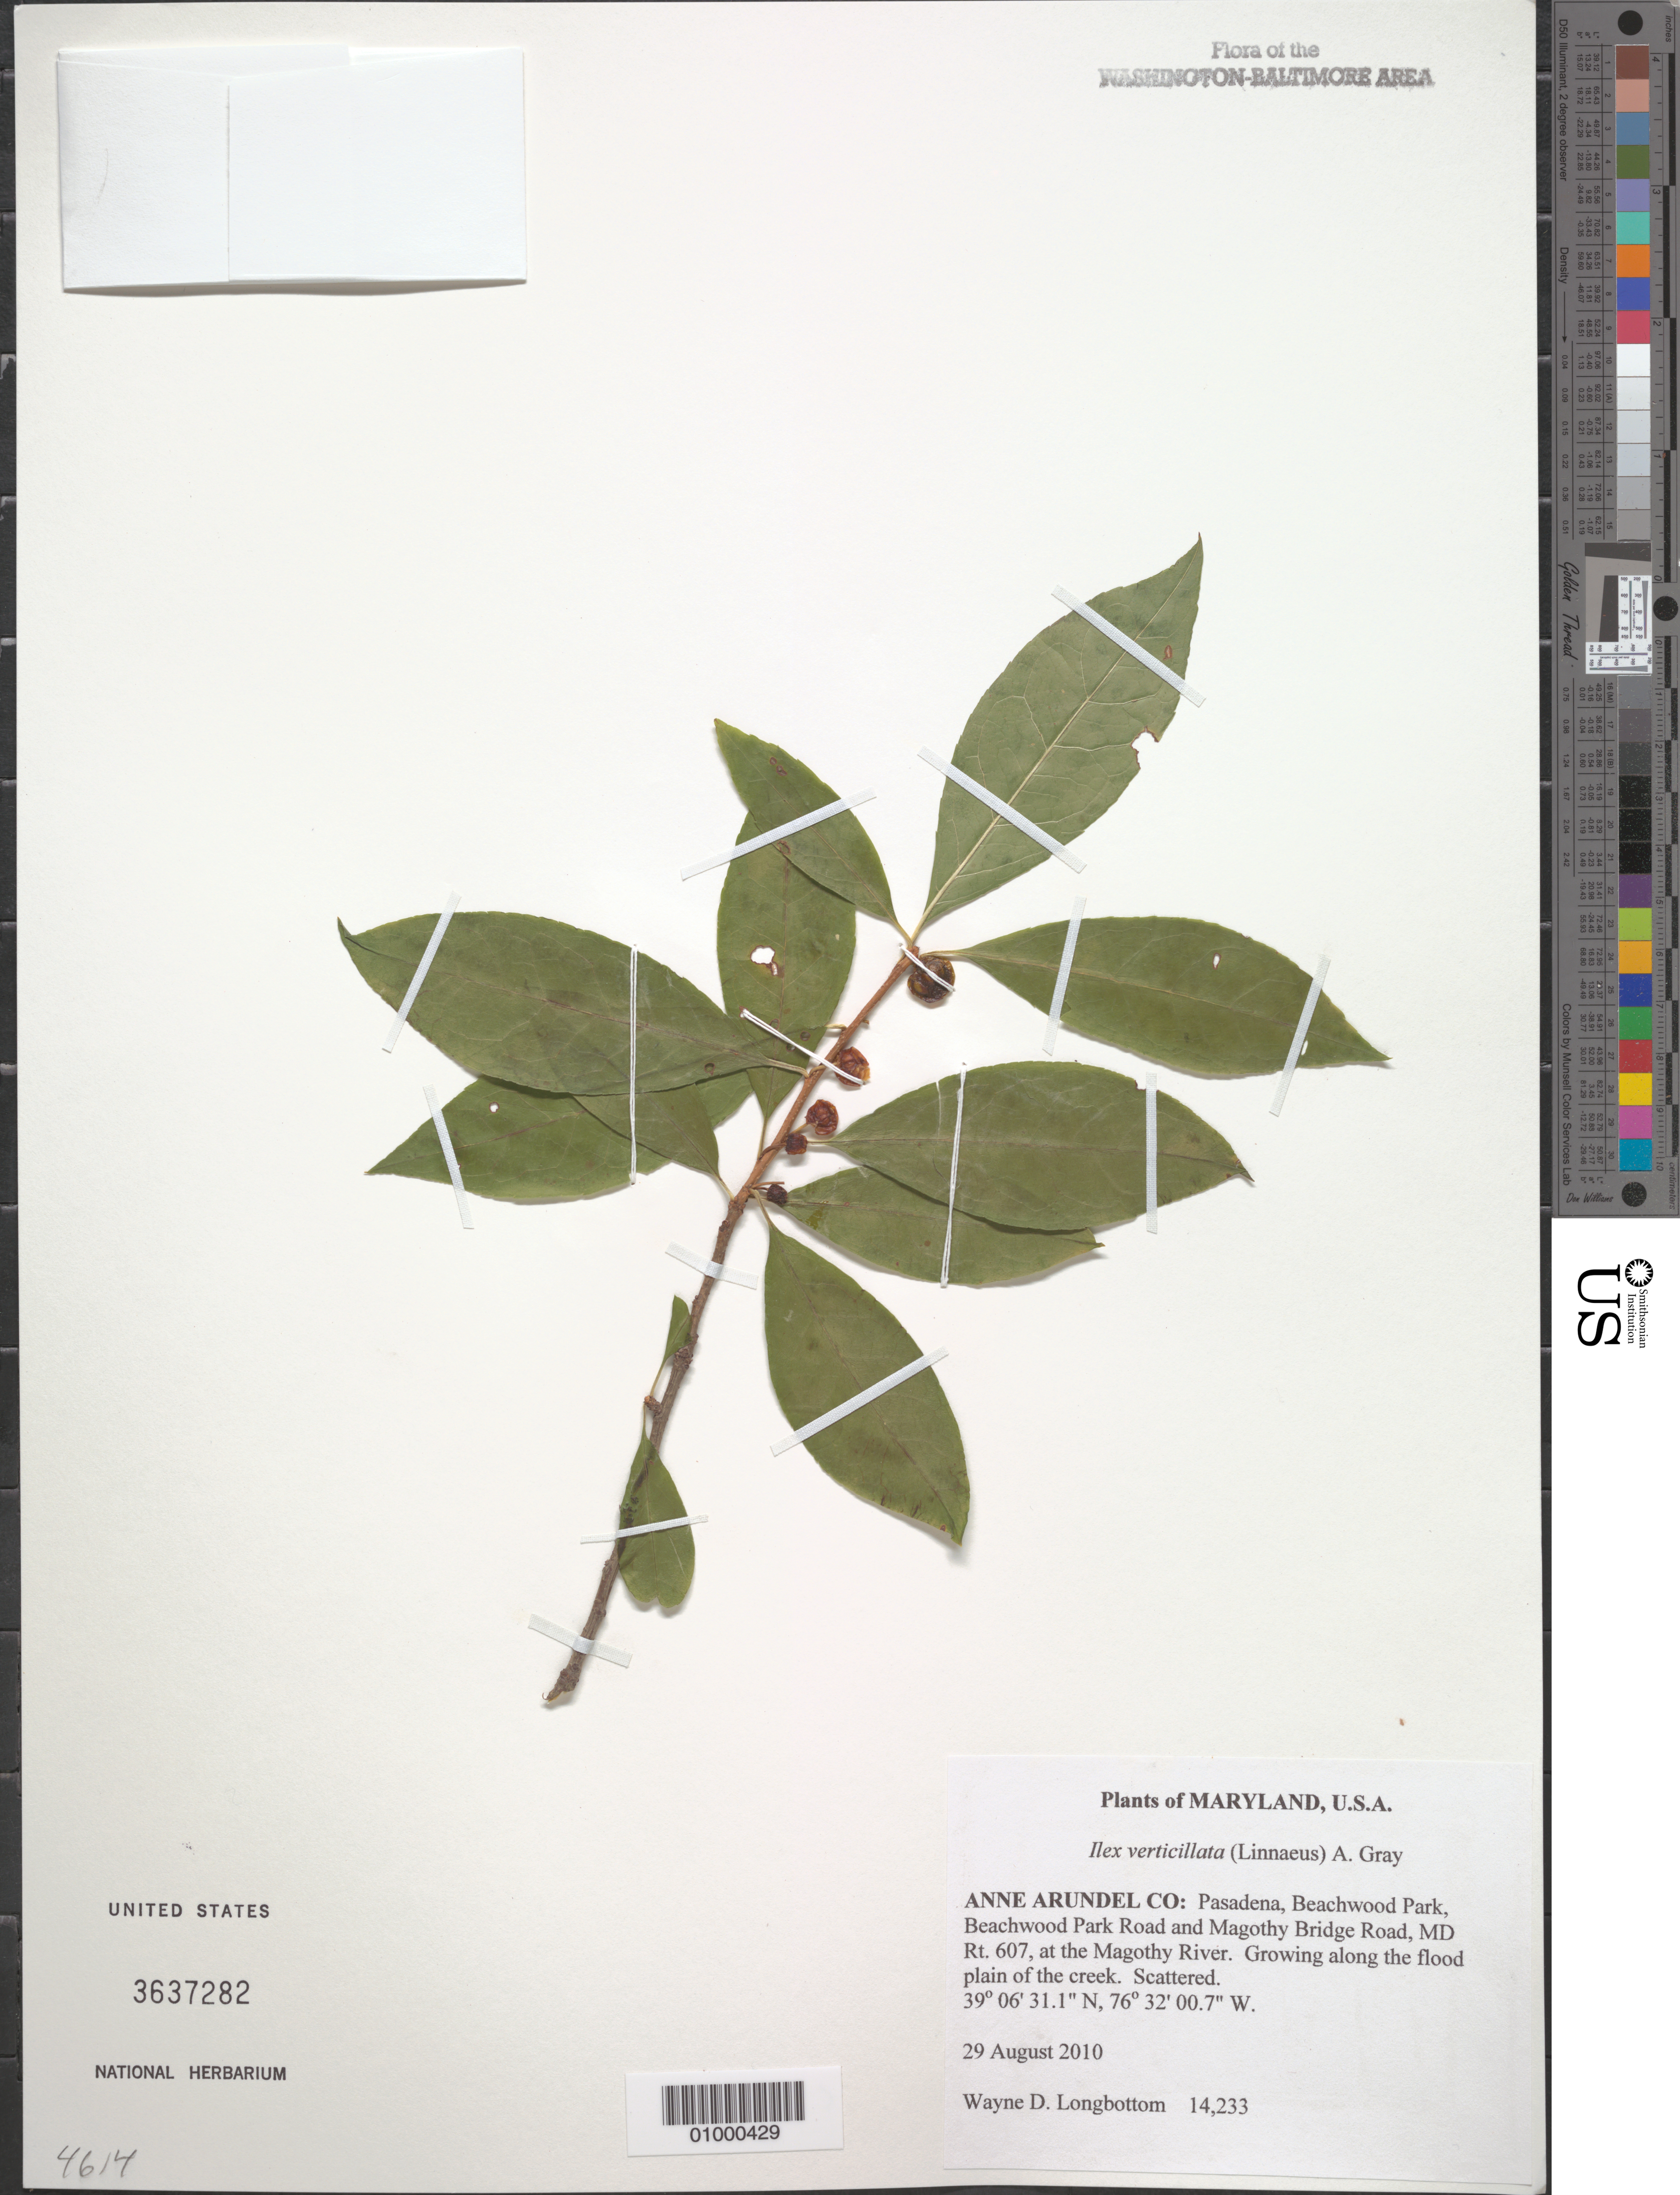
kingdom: Plantae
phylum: Tracheophyta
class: Magnoliopsida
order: Aquifoliales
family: Aquifoliaceae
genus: Ilex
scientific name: Ilex verticillata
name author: (L.) A. Gray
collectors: W. D. Longbottom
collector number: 14233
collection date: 2010-08-29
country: United States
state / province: Maryland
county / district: Anne Arundel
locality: Pasadena, Beachwood Park, Beachwood Park Road and Magothy Bridge Road, MD Rt. 607, at the Magothy River. Growing along the flood plain of the creek. Scattered.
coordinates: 39 06 31.1 N, 76 32 00.7 W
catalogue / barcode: US 3637282